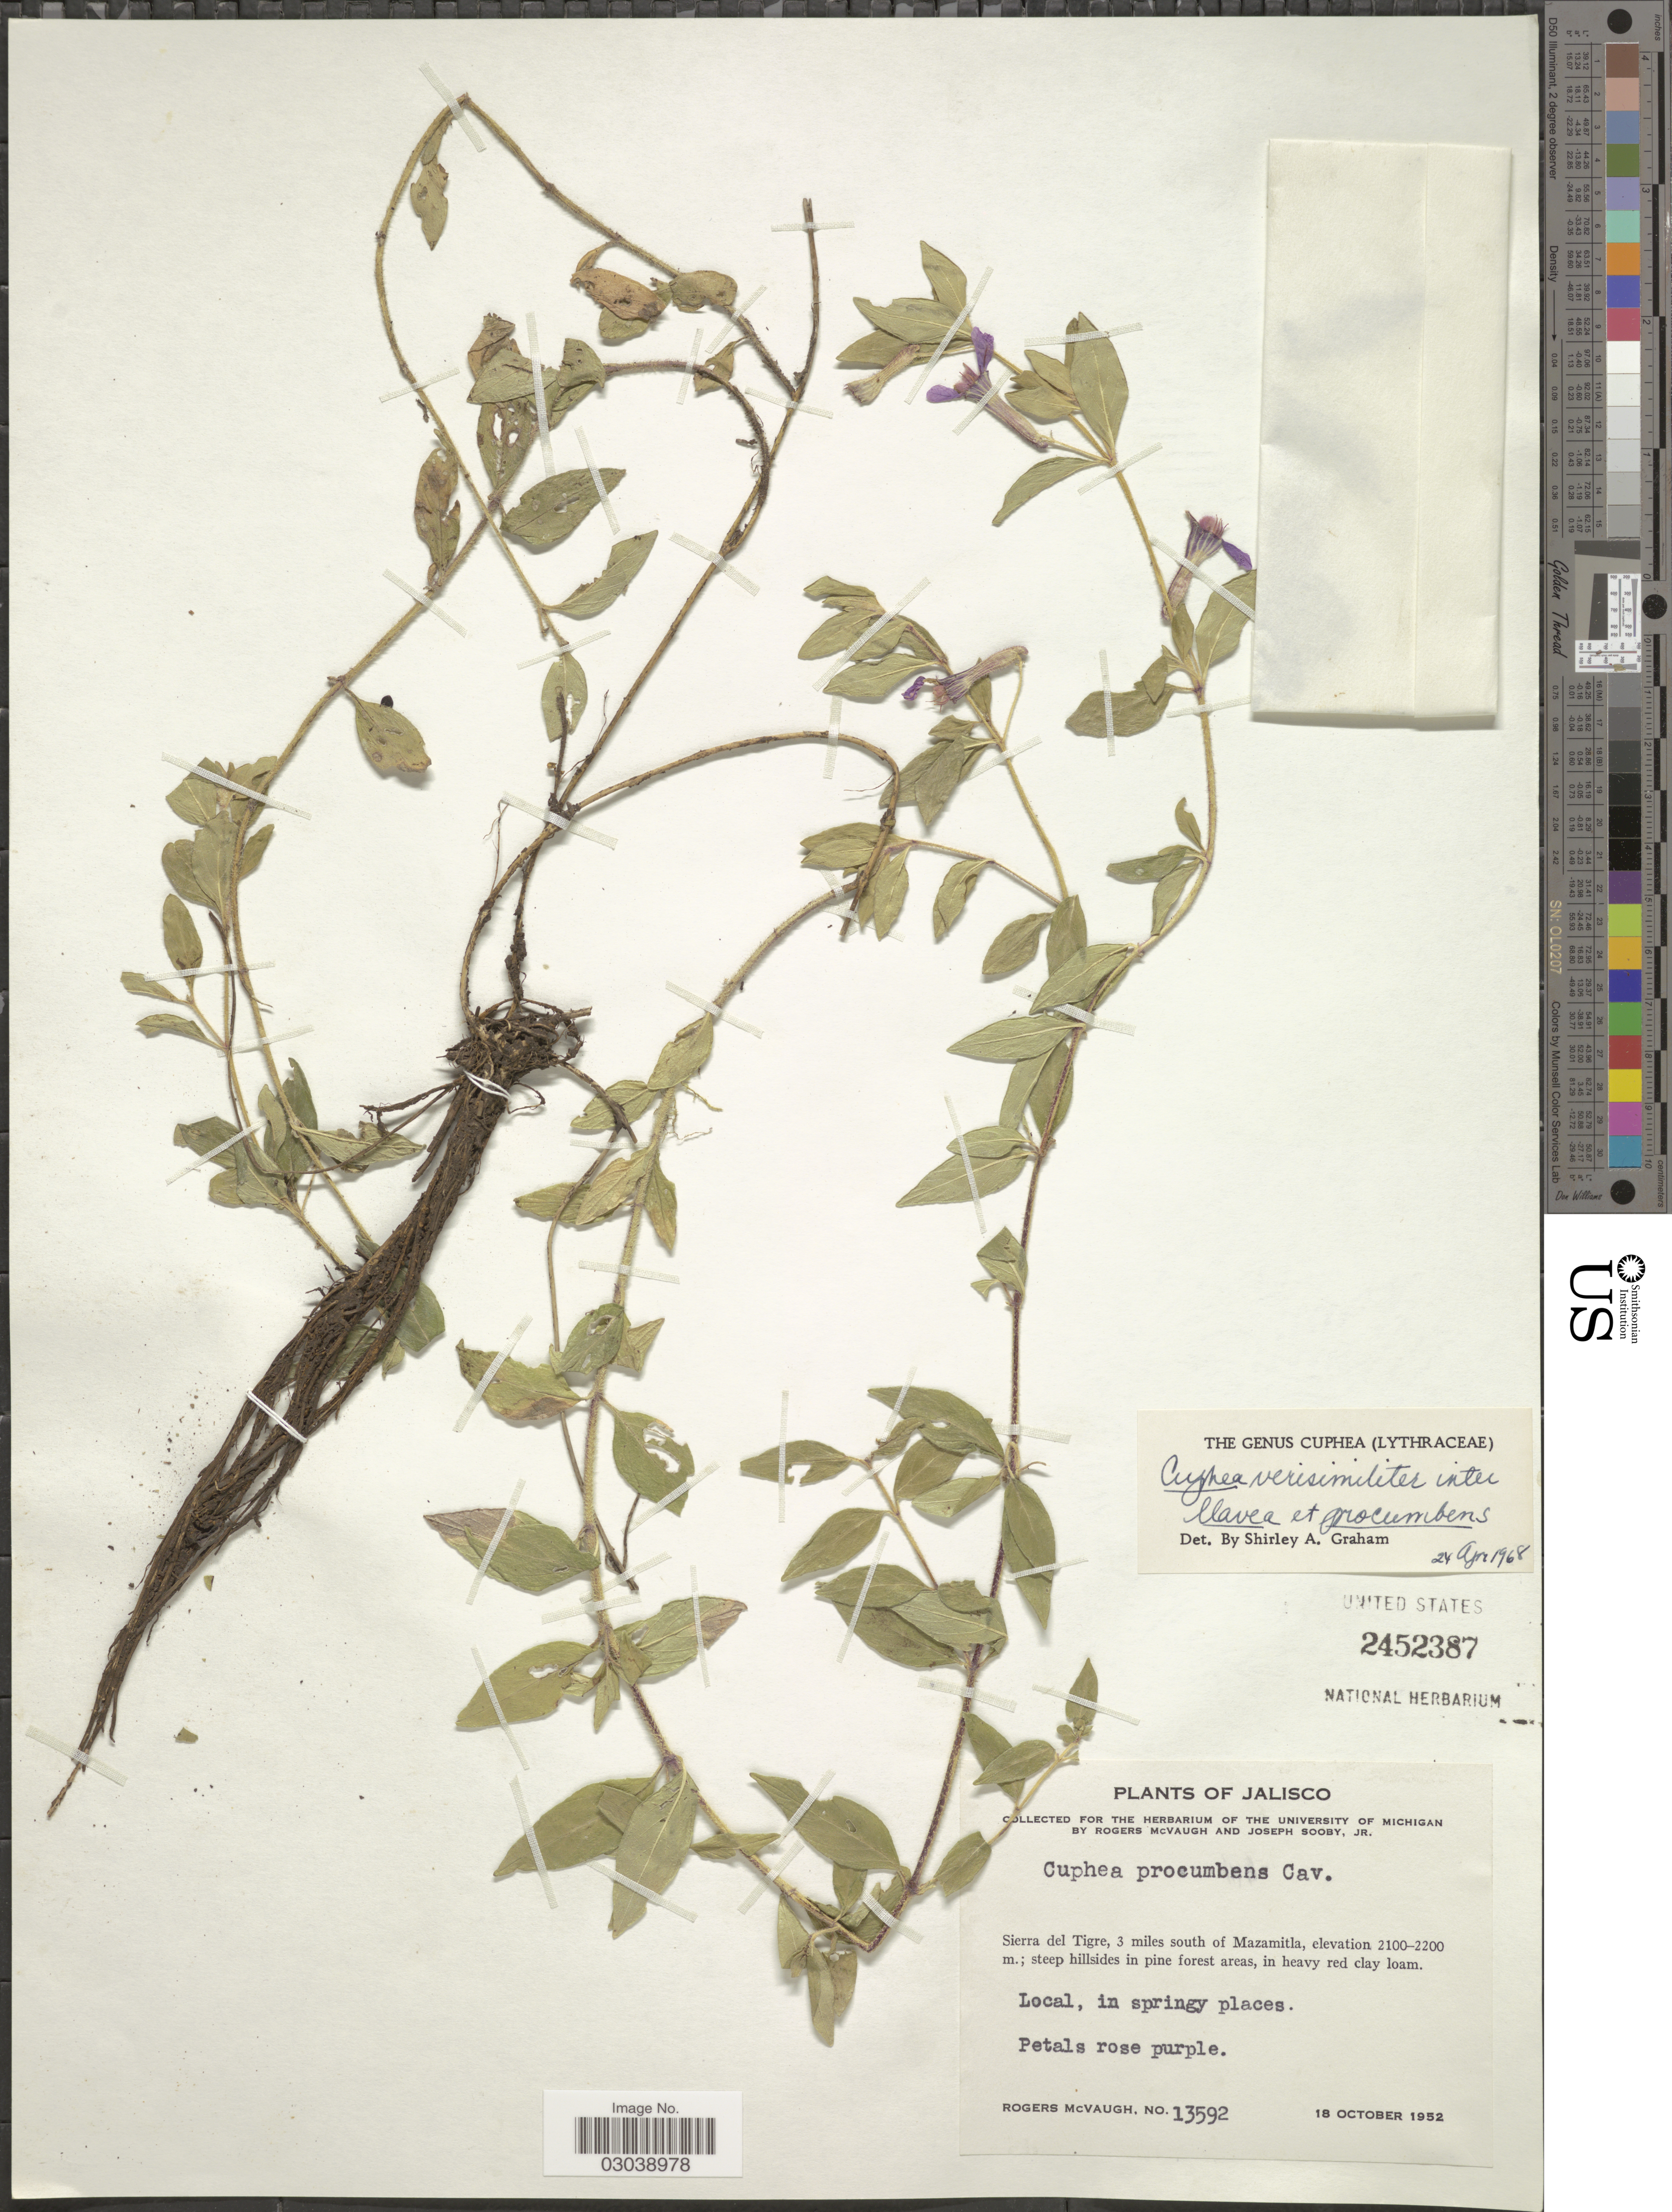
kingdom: Plantae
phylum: Tracheophyta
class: Magnoliopsida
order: Myrtales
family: Lythraceae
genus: Cuphea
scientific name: Cuphea procumbens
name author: L.D. Gómez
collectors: R. McVaugh & J. Sooby Jr.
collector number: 13592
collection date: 1952-10-18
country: Mexico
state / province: Jalisco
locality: Sierra del Tigre, 3 miles south of Mazamitla.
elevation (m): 2100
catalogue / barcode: US 2452387